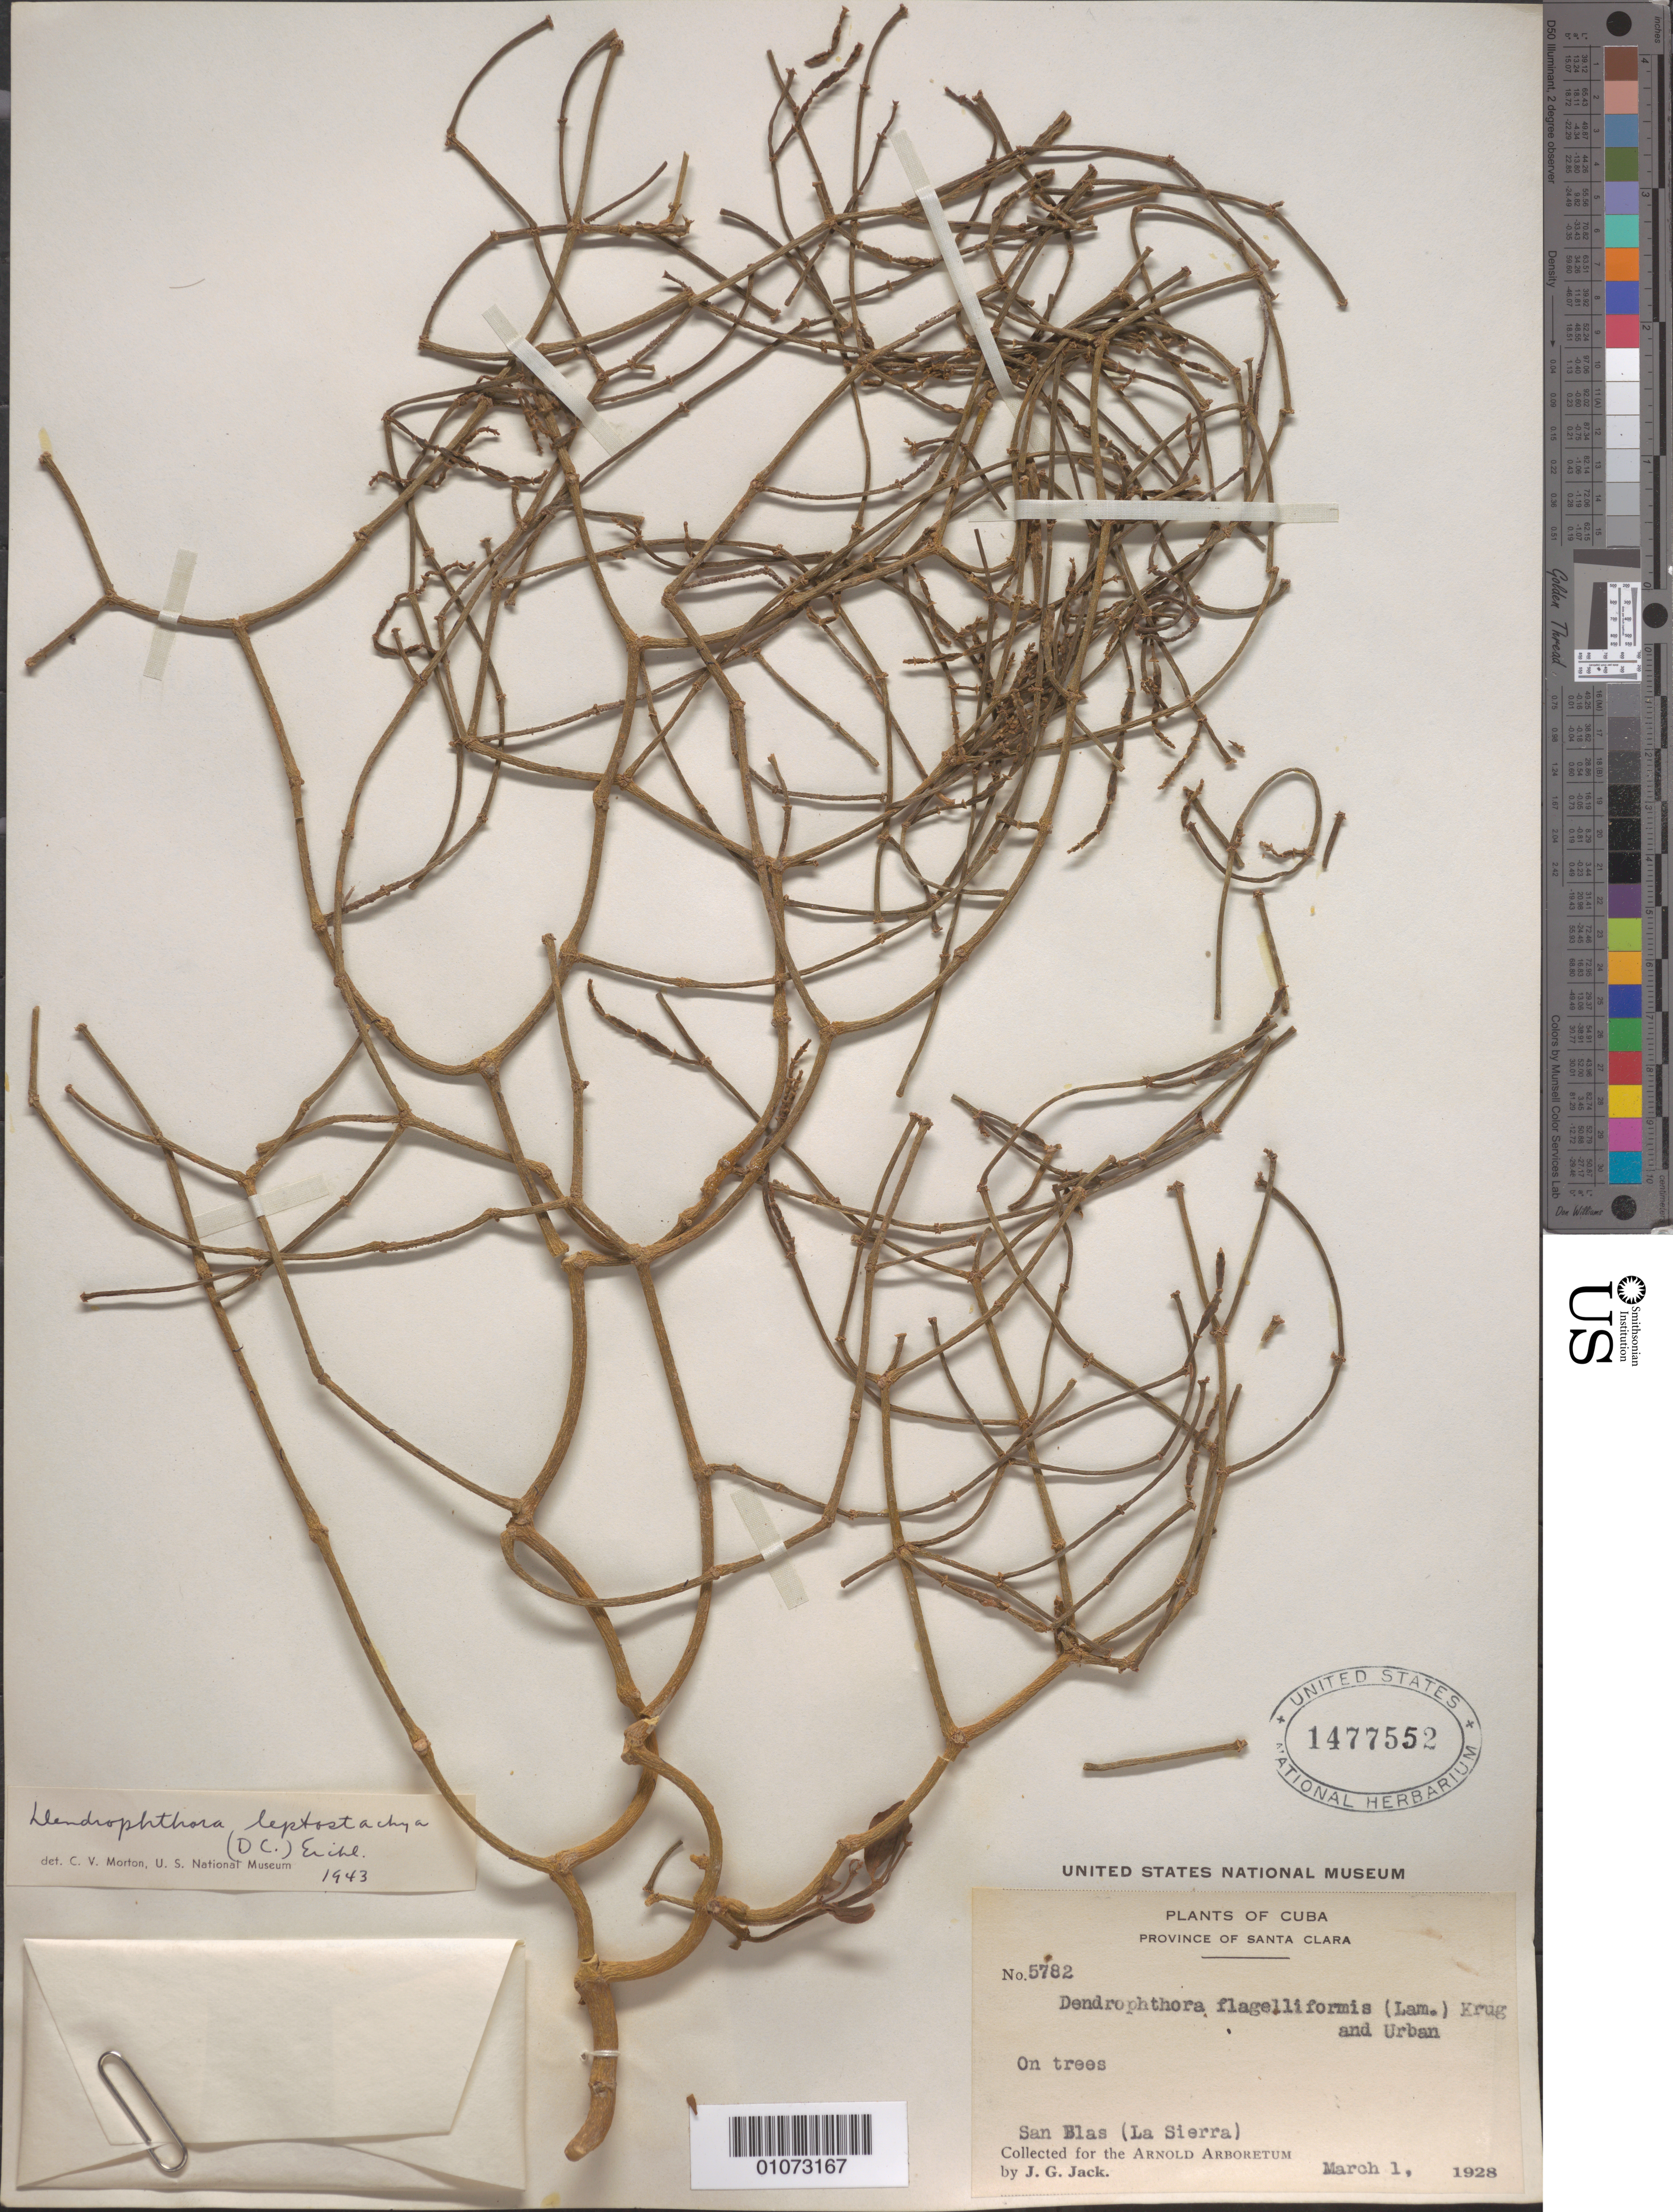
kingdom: Plantae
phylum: Tracheophyta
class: Magnoliopsida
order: Santalales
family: Viscaceae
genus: Dendrophthora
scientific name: Dendrophthora leptostachya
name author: (DC.) Eichler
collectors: J. G. Jack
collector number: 5782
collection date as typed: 01 Mar 1928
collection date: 1928-03-01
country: Cuba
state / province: Villa Clara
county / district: Santa Clara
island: Cuba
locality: San Blas (La Sierra)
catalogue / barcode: US 1477552